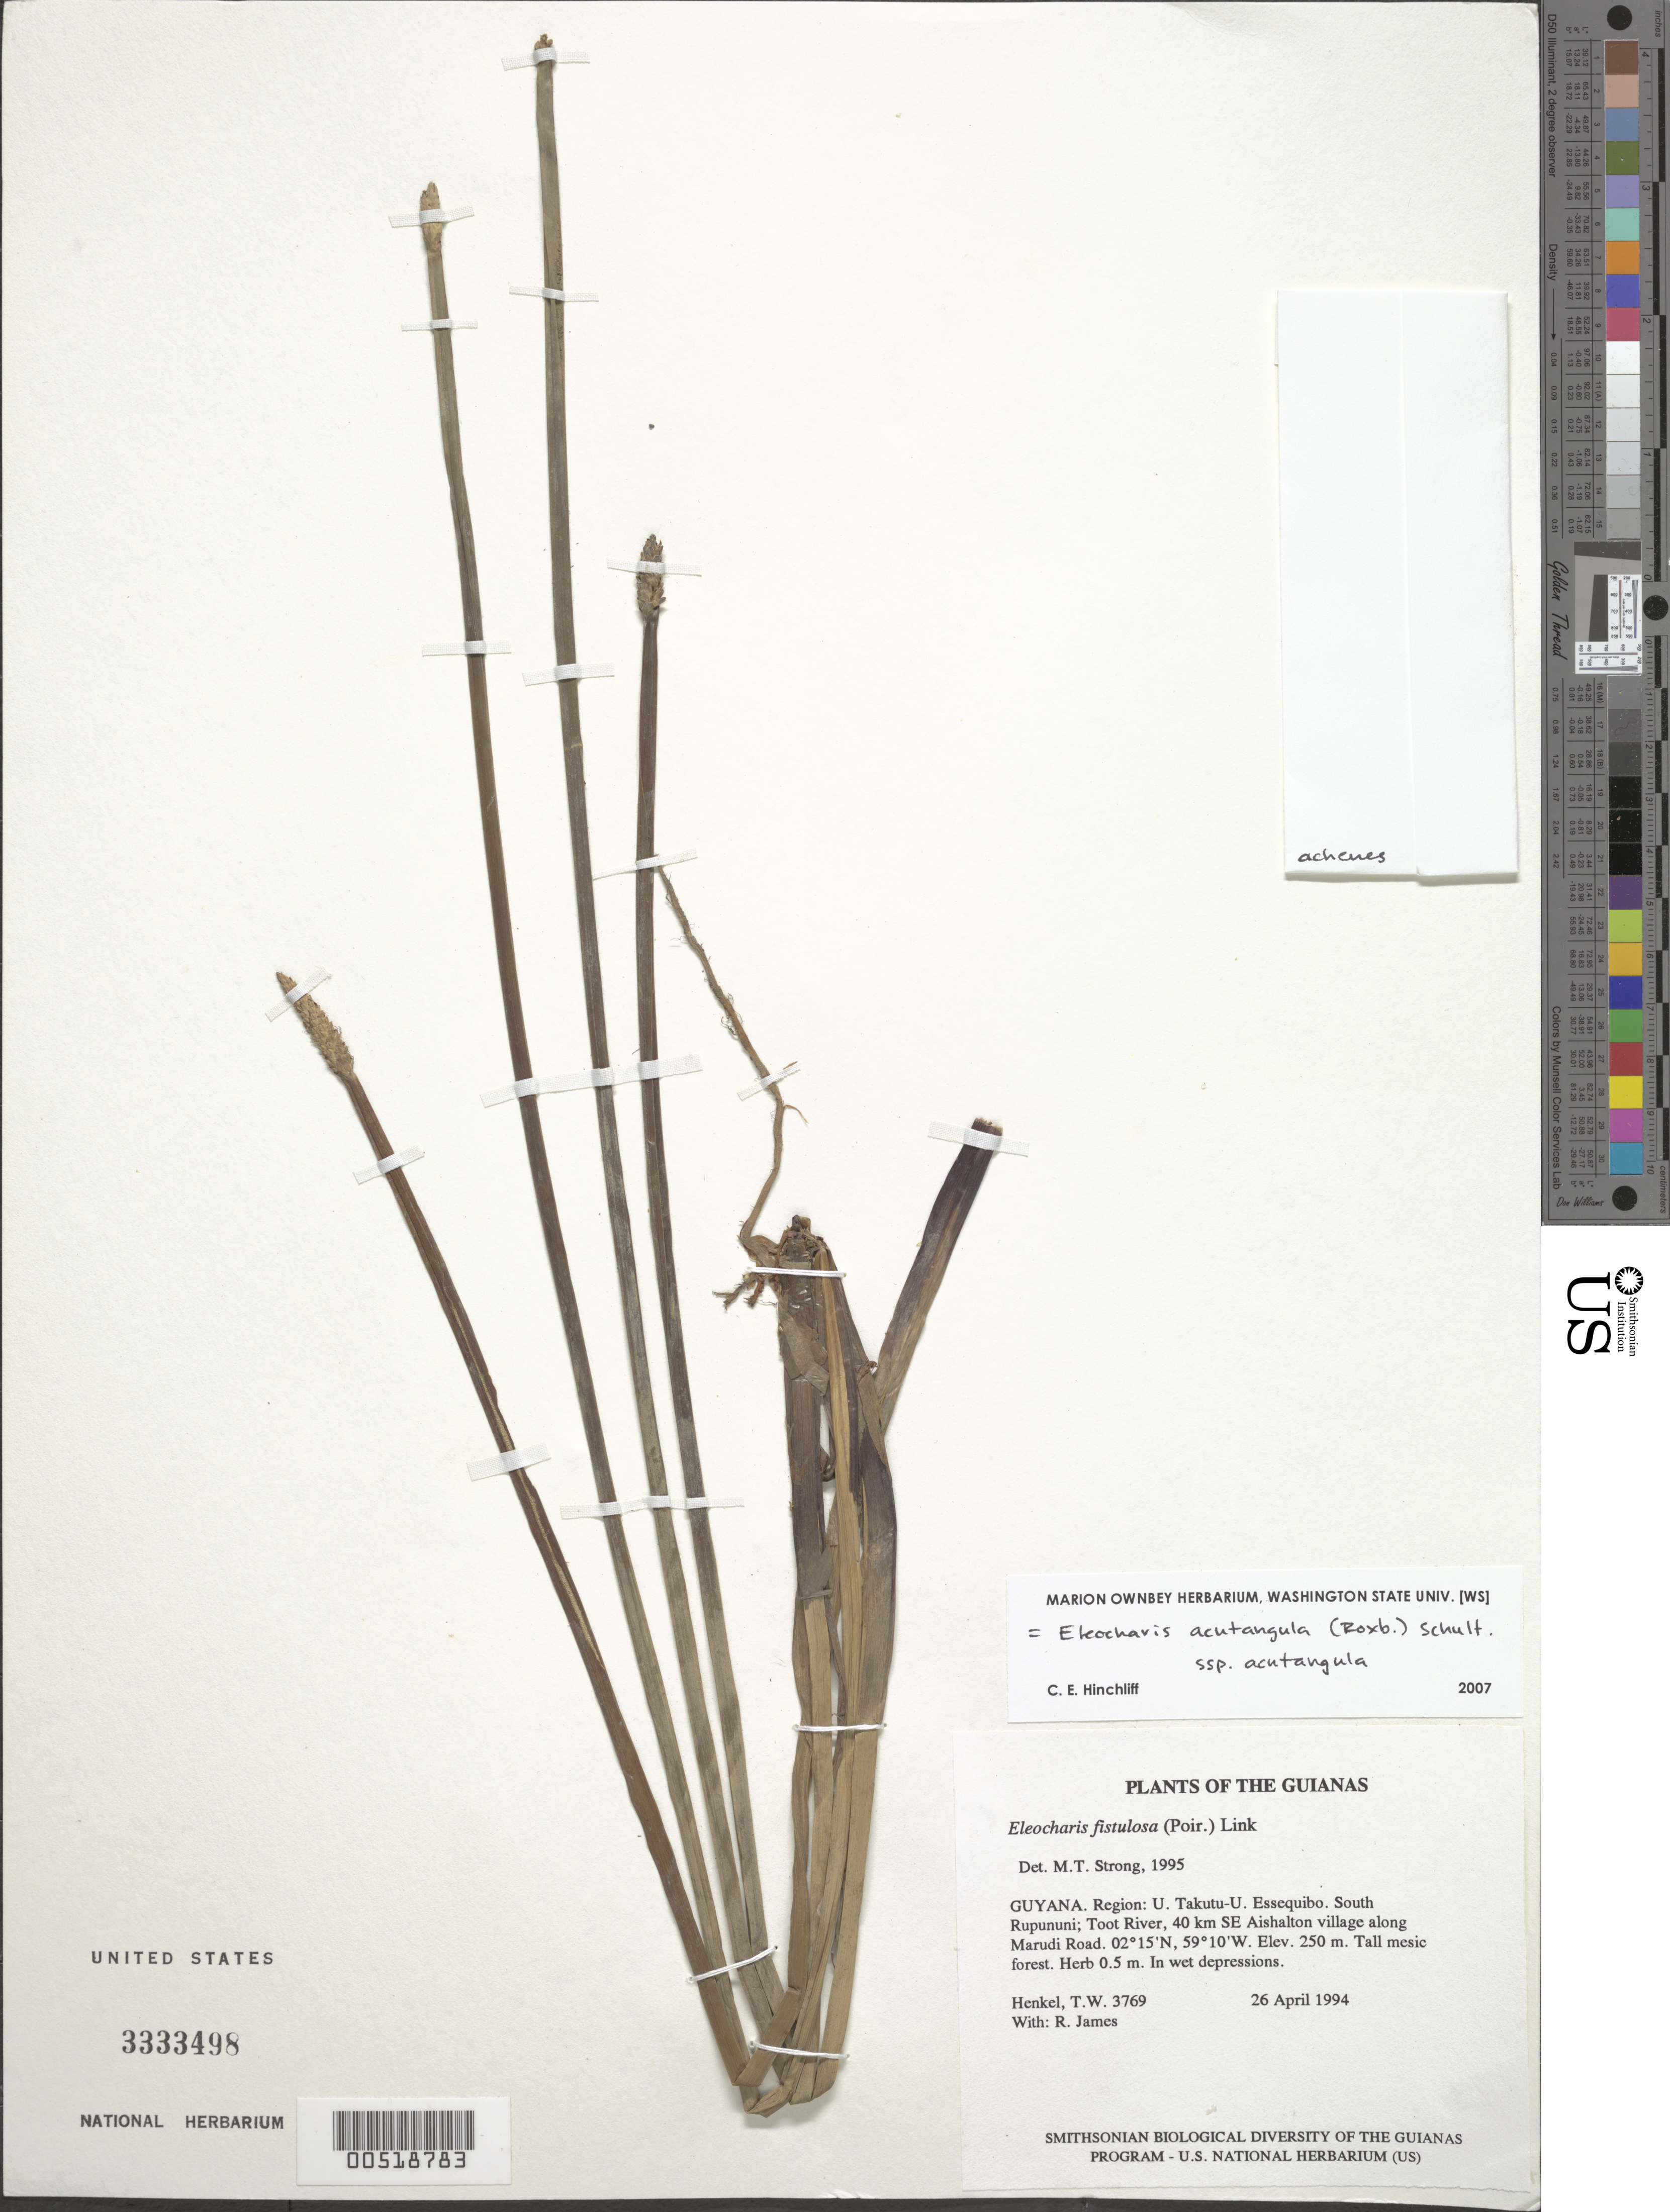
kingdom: Plantae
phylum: Tracheophyta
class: Liliopsida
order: Poales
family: Cyperaceae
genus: Eleocharis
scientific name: Eleocharis acutangula subsp. acutangula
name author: (Roxb.) Schult.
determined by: Hinchliff, C. E.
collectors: T. Henkel & R. James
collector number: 3769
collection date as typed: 26 April 1994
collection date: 1994-04-26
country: Guyana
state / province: U. Takutu-U. Essequibo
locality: South Rupununi; Toot River, 40 km SE Aishalton village along Marudi Road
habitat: Tall mesic forest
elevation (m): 250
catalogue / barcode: US 3333498